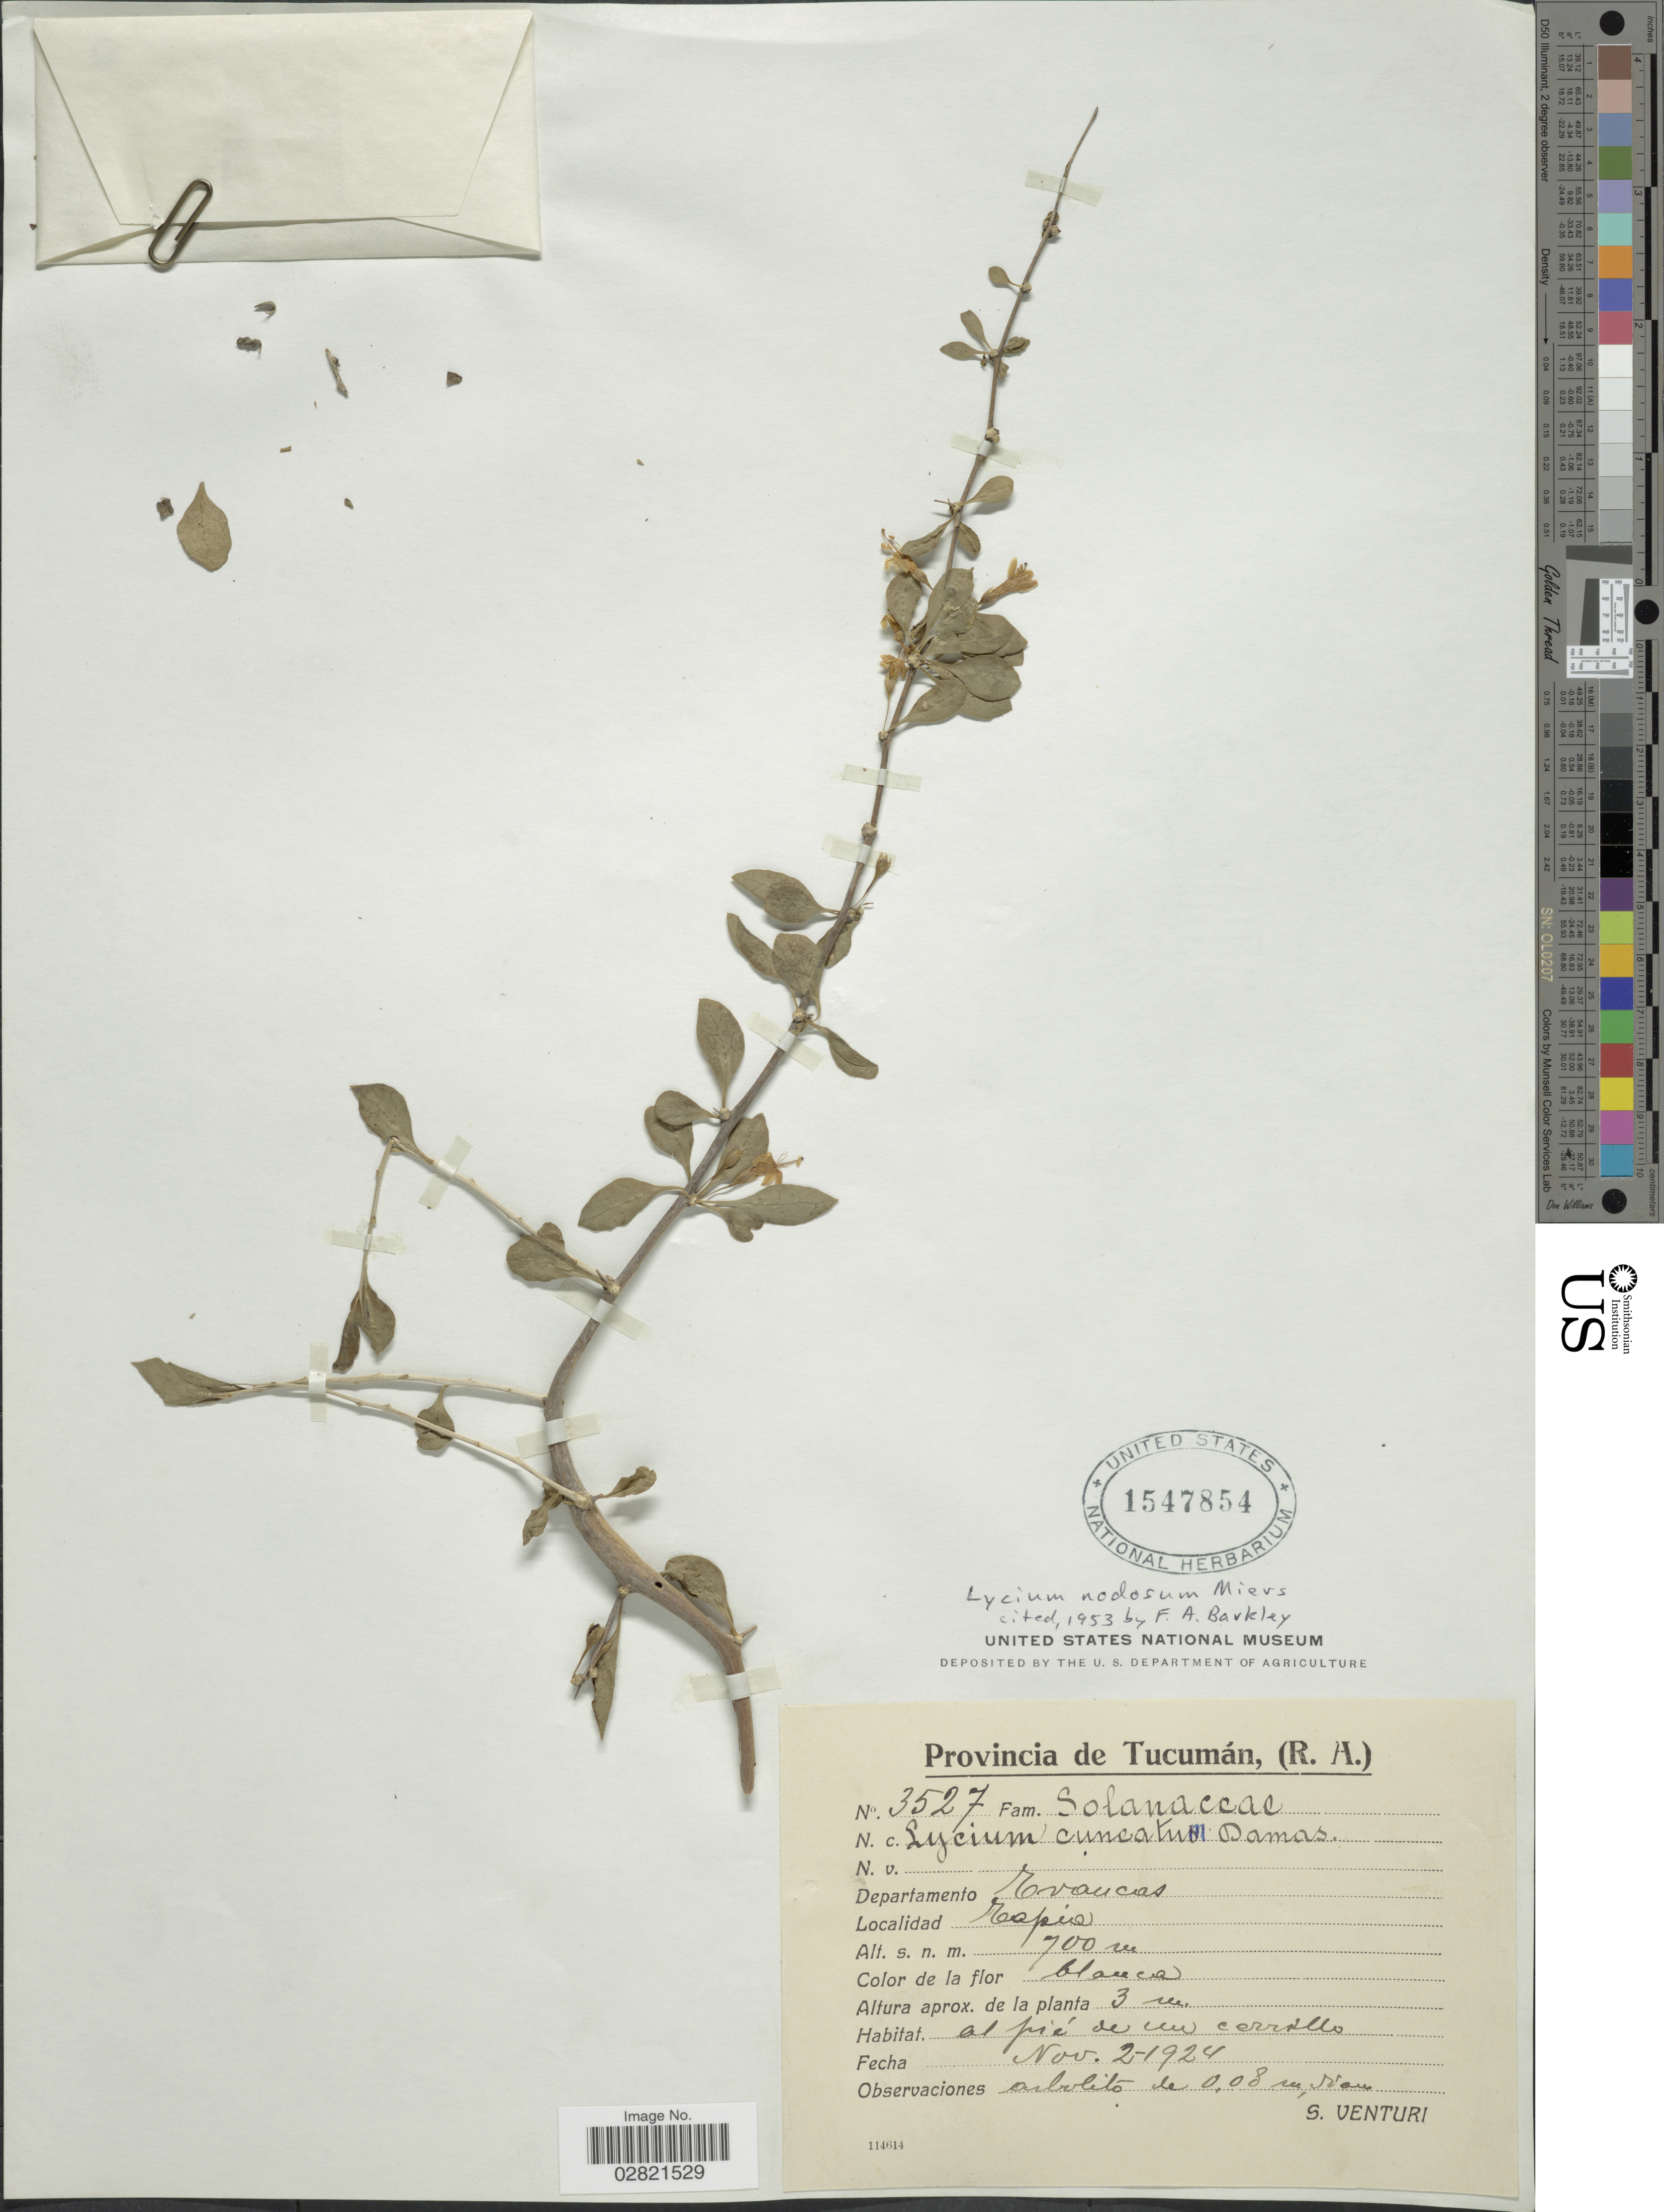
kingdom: Plantae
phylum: Tracheophyta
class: Magnoliopsida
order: Solanales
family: Solanaceae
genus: Lycium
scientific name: Lycium nodosum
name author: Miers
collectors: S. Venturi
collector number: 3527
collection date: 1924-11-02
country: Argentina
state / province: Tucuman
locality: Provincia de Tucumán, (R.A.). Departamento Trancas. Tapia.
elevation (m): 700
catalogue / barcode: US 1547854